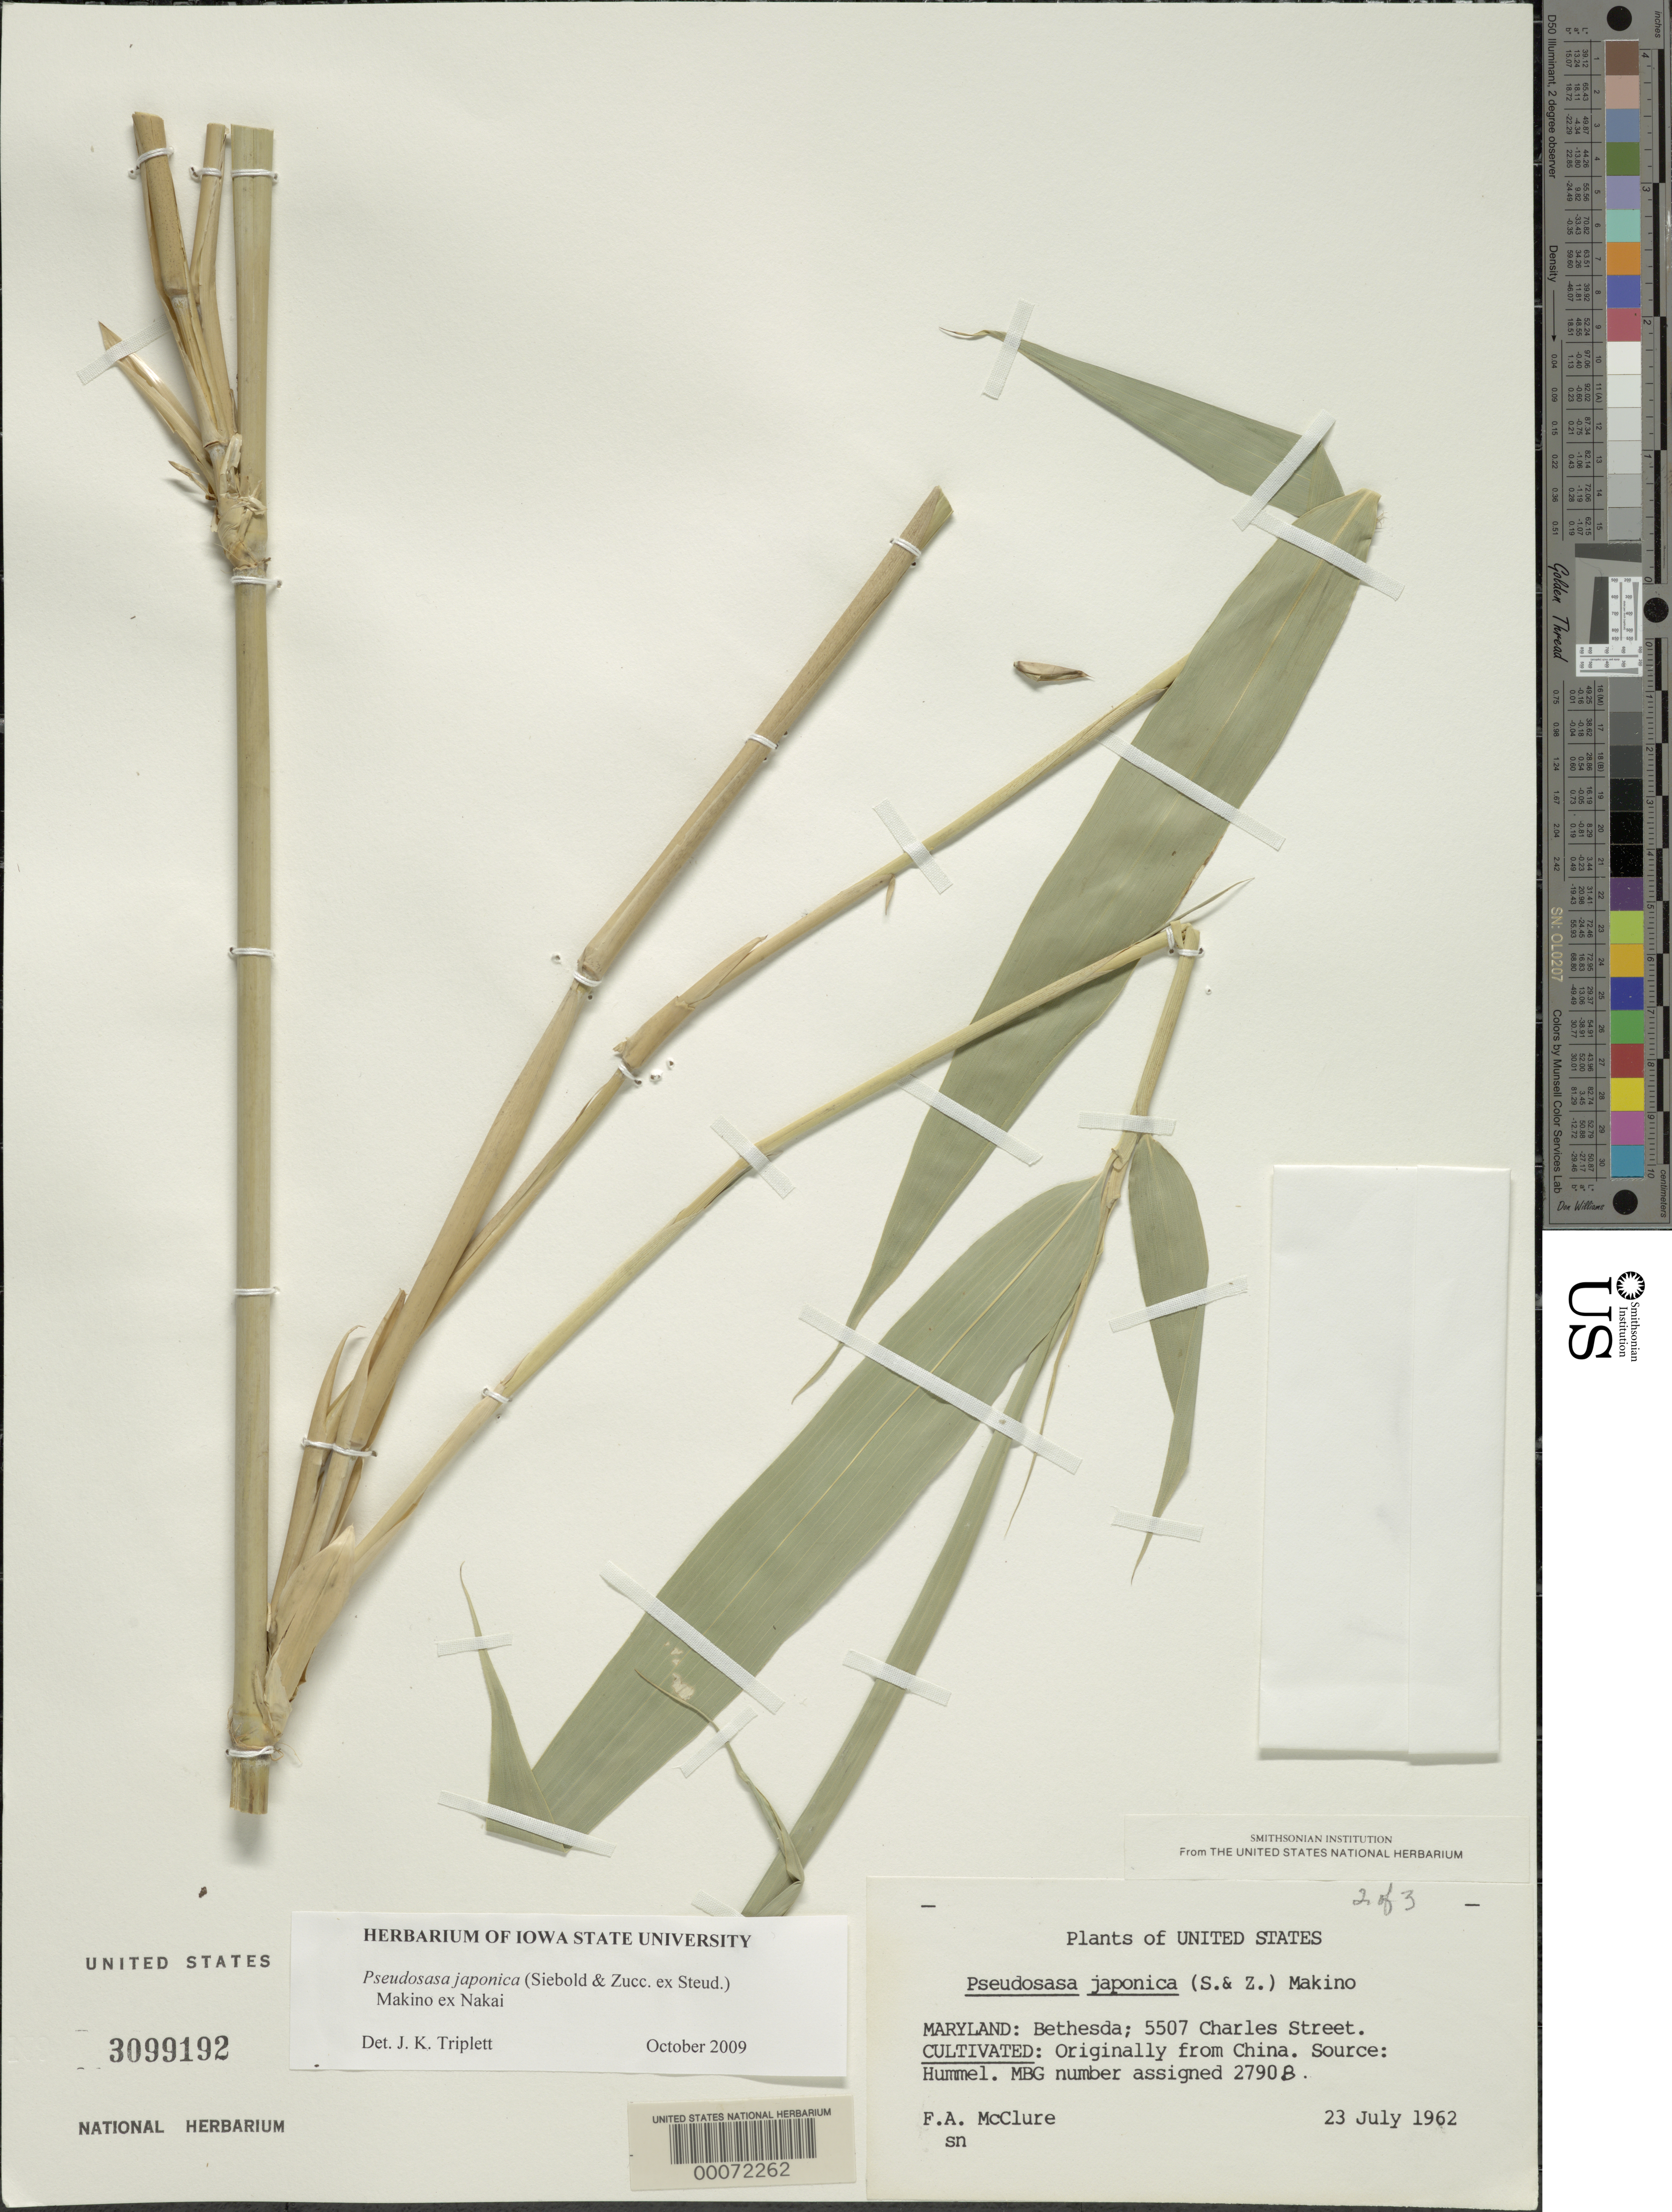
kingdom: Plantae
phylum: Tracheophyta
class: Liliopsida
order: Poales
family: Poaceae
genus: Pseudosasa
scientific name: Pseudosasa japonica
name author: (Siebold & Zucc. ex Steud.) Makino ex Nakai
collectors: F. A. McClure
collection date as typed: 23 Jul 1962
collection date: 1962-07-23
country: United States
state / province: Maryland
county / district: Montgomery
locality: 5507 Charles Street, Bethesda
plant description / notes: Branch Complement, Leaf Complement; MBG # 2790B; originally from China; source: Hummel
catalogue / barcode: US 3099192